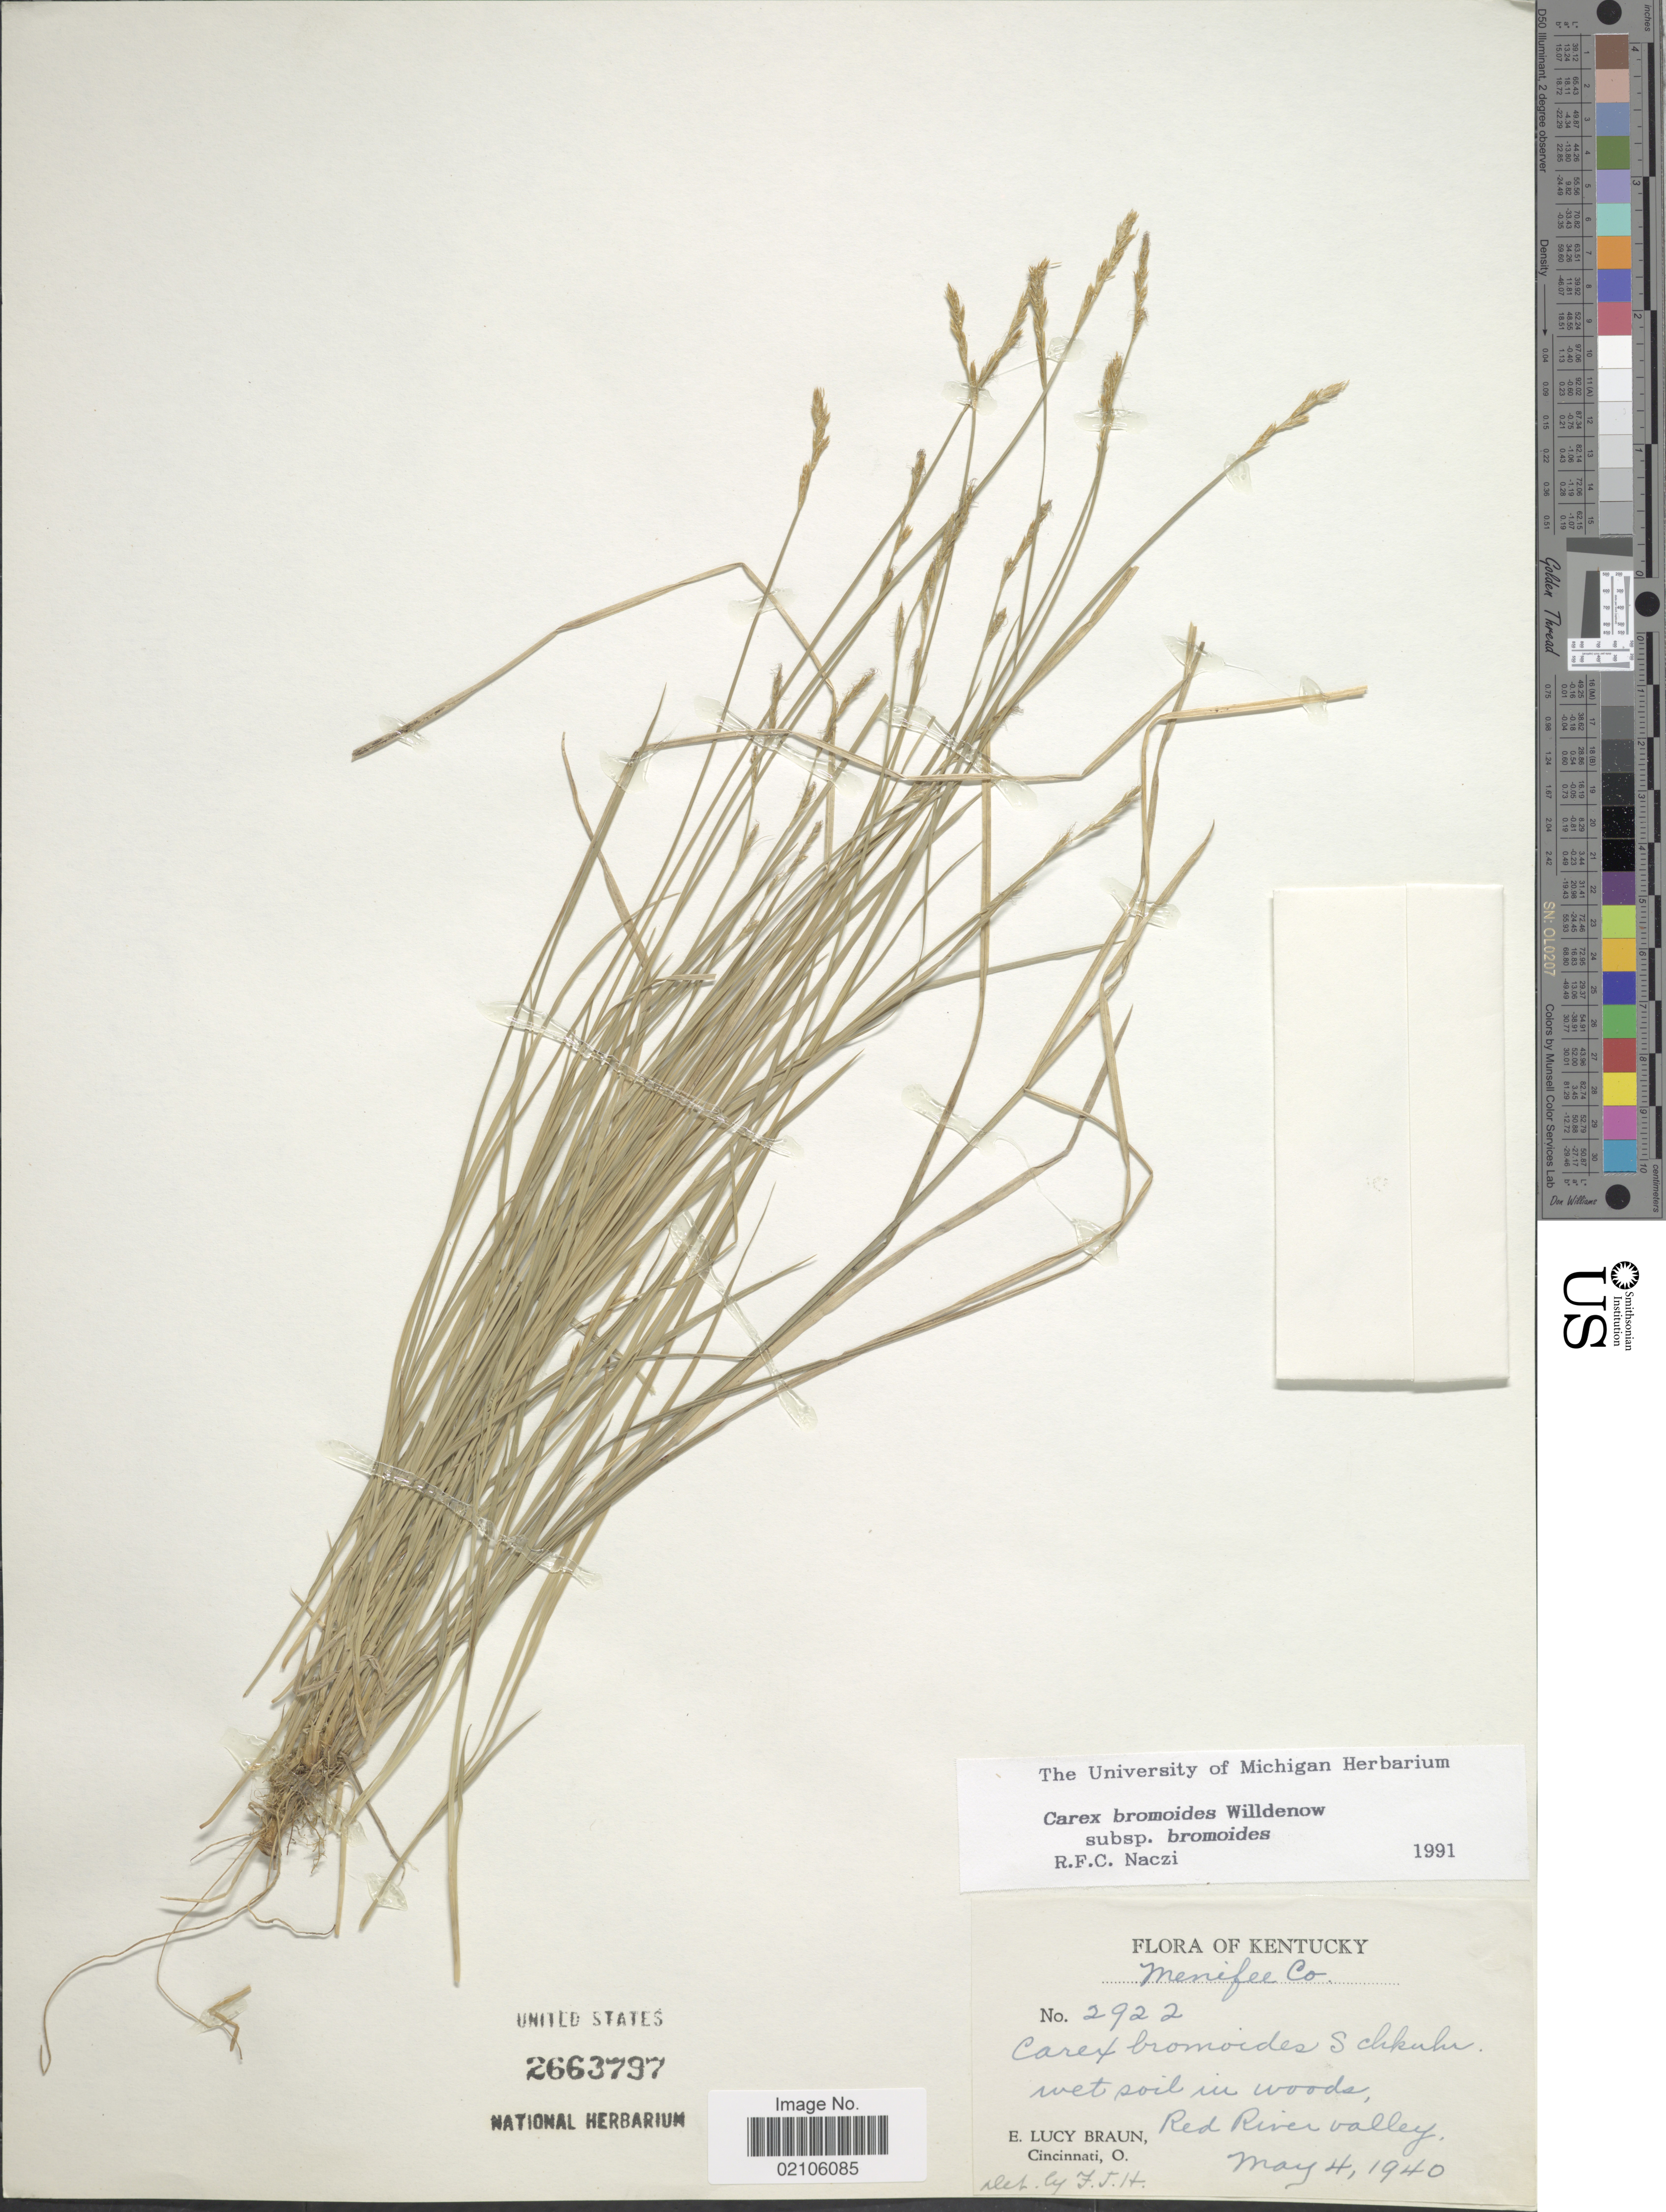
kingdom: Plantae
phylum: Tracheophyta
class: Liliopsida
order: Poales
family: Cyperaceae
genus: Carex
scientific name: Carex bromoides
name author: Willd.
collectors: E. L. Braun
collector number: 2922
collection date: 1940-05-04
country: United States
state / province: Kentucky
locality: Menifee Co, wet soil in woods, Red River valley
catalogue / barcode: US 2663797